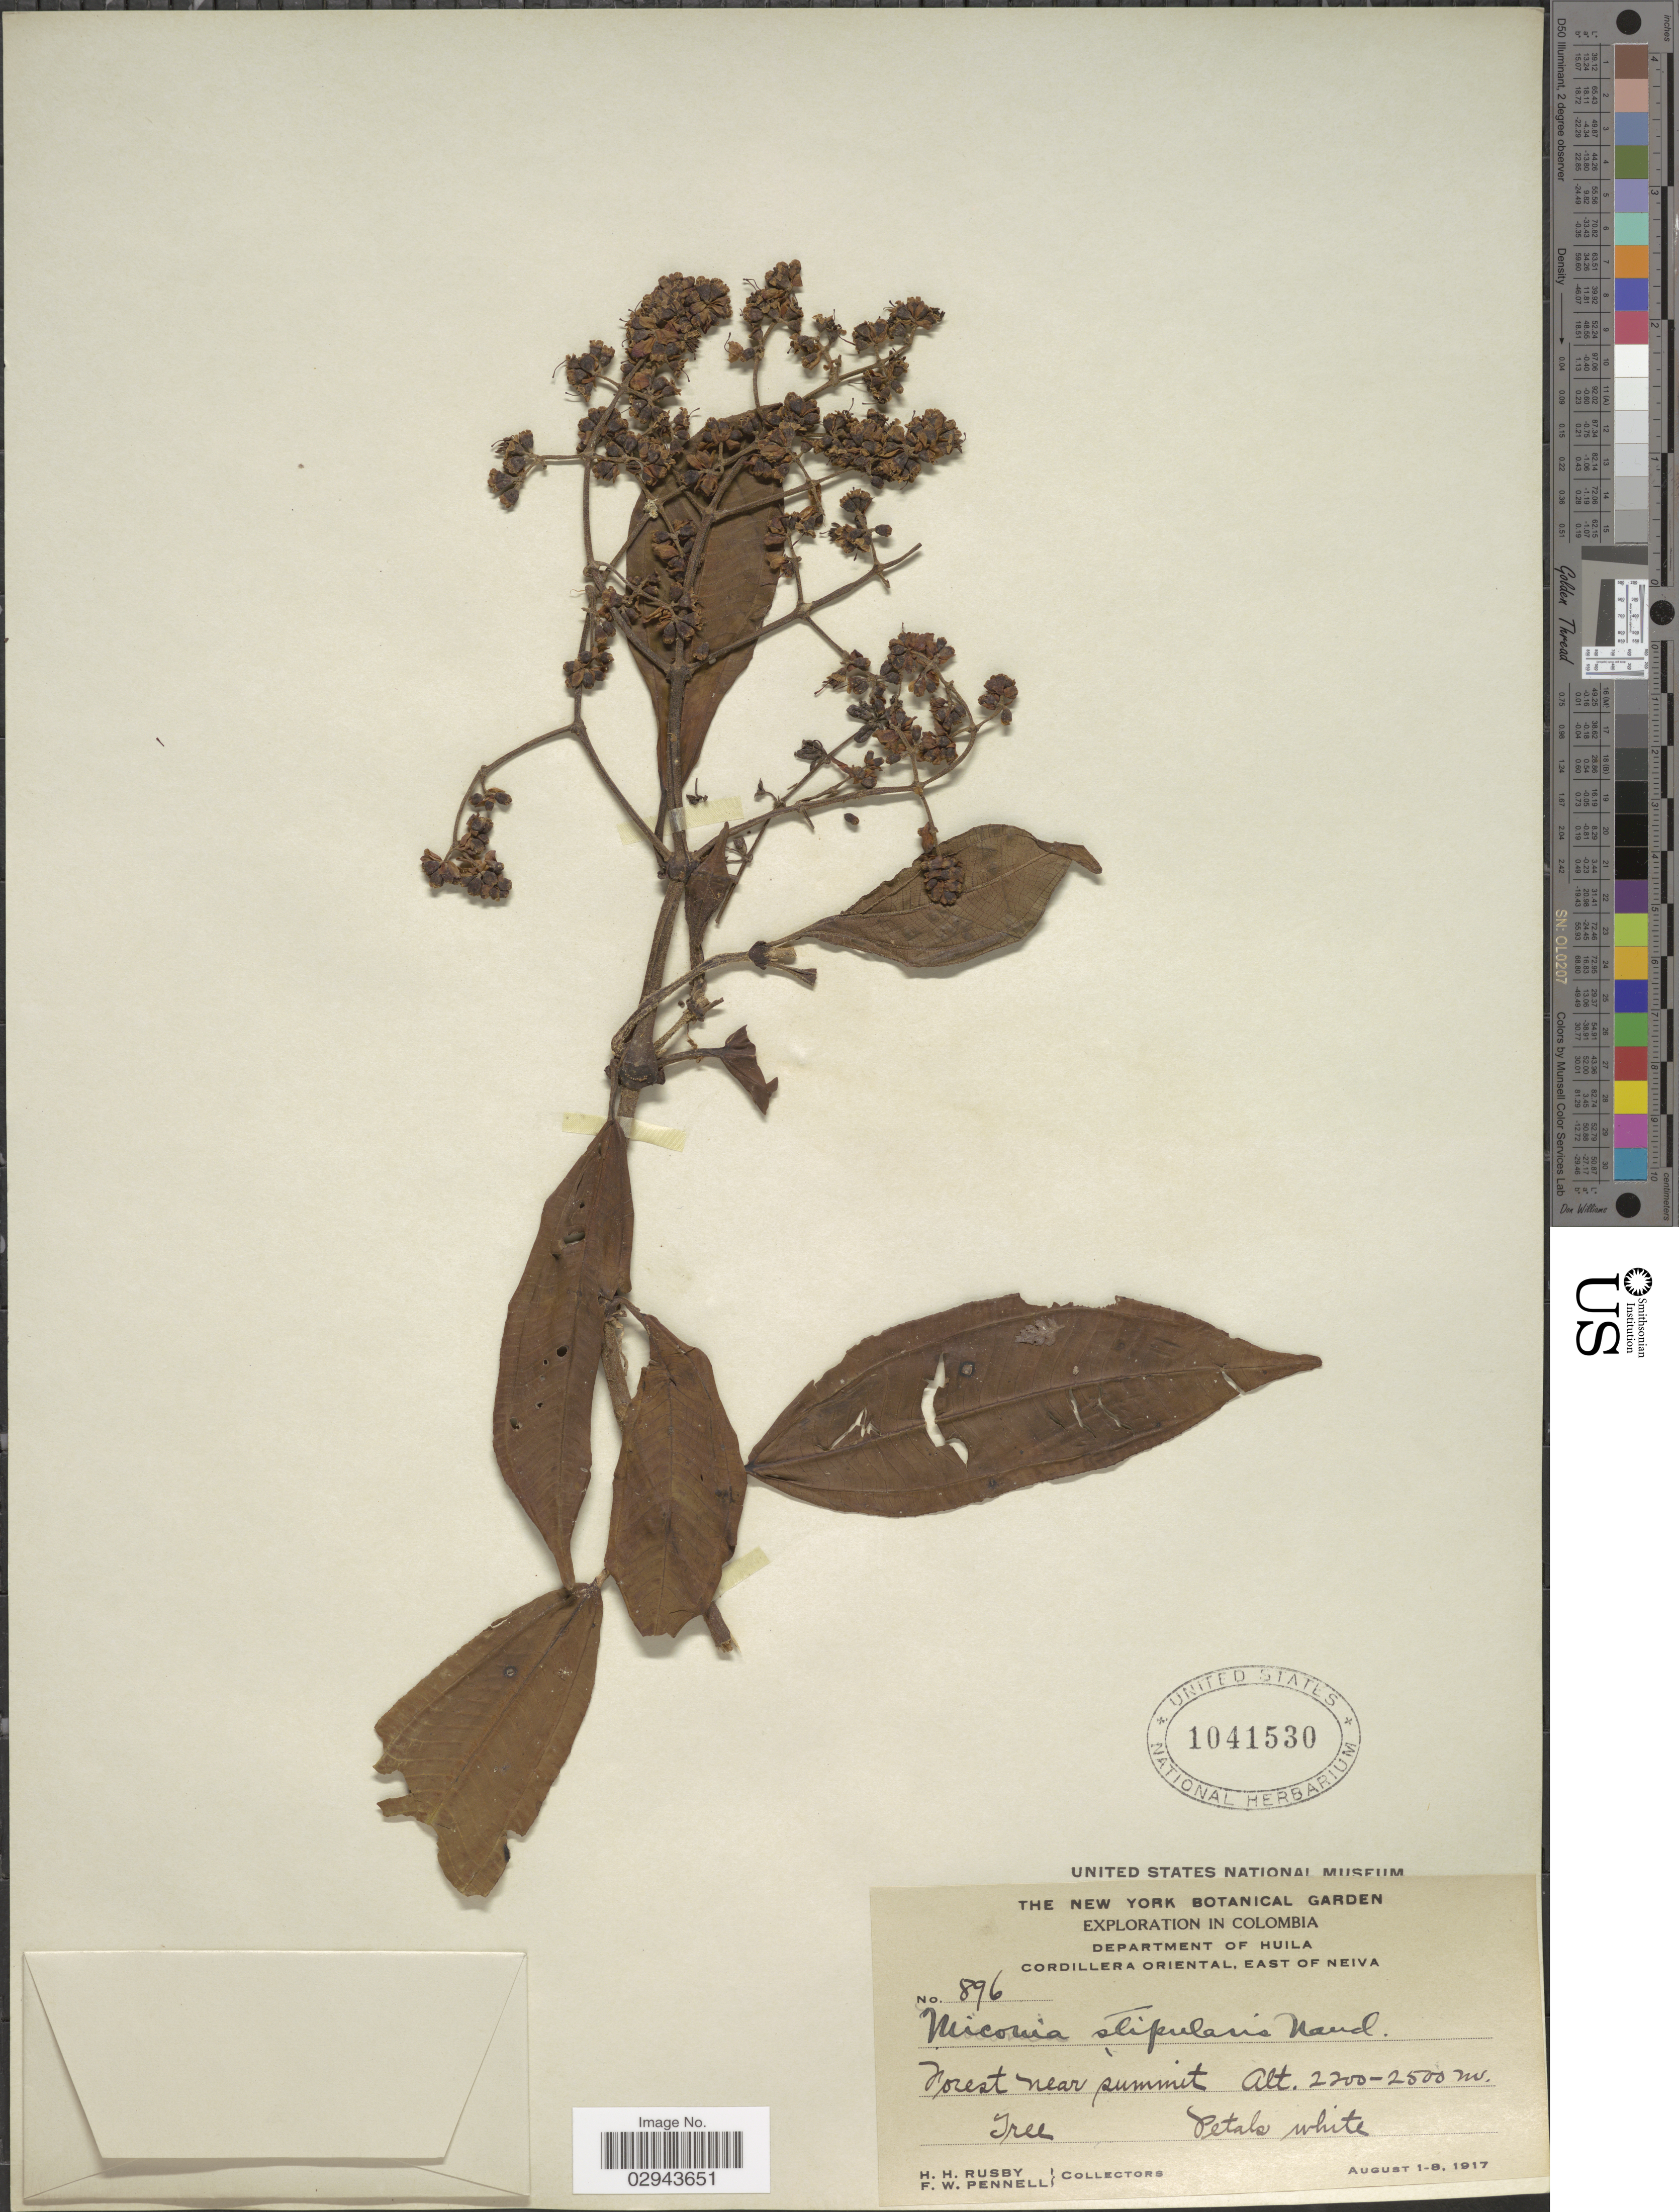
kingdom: Plantae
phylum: Tracheophyta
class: Magnoliopsida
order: Myrtales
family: Melastomataceae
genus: Miconia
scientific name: Miconia stipularis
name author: Naudin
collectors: H. H. Rusby & F. W. Pennell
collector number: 896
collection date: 1917-08-01/1917-08-08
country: Colombia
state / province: Huila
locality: Department of Huila. Cordillera Oriental, East of Neiva.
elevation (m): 2200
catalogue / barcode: US 1041530